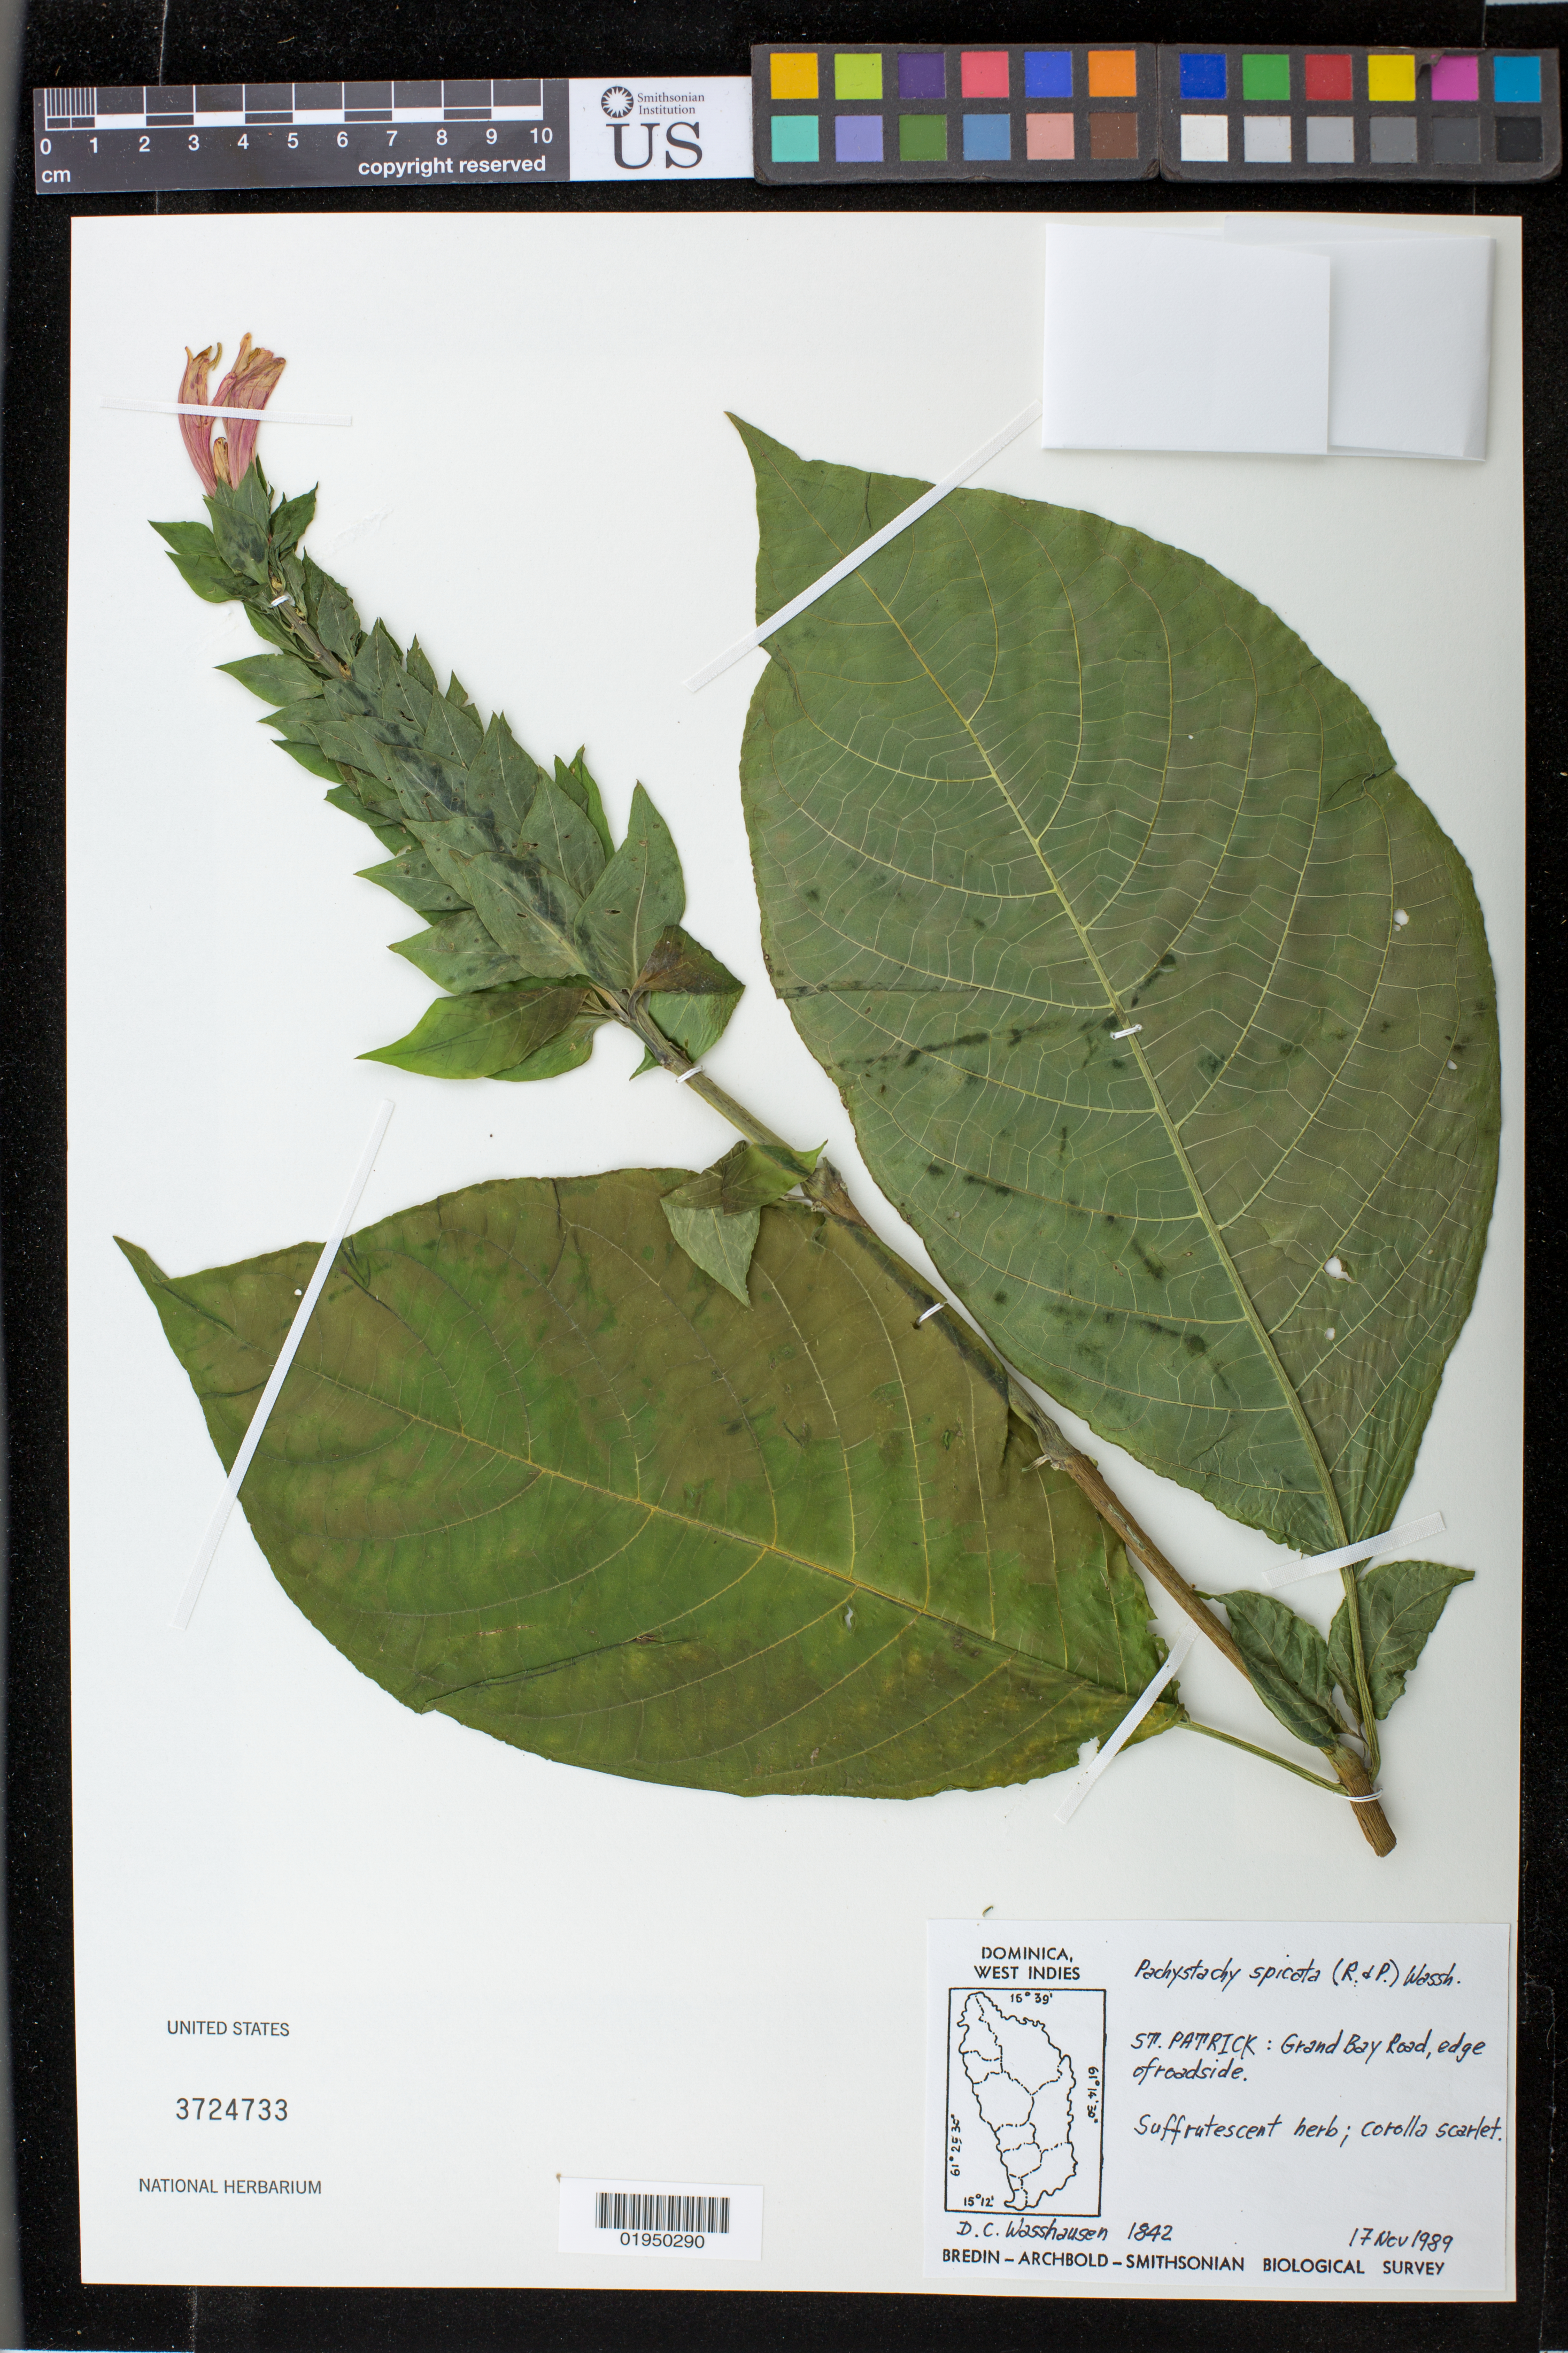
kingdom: Plantae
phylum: Tracheophyta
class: Magnoliopsida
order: Lamiales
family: Acanthaceae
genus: Pachystachys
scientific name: Pachystachys spicata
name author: (Ruiz & Pav.) Wassh.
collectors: D. C. Wasshausen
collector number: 1842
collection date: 1989-11-17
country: Dominica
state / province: St. Patrick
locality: Grand Bay Road, edge of roadside.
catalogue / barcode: US 3724733